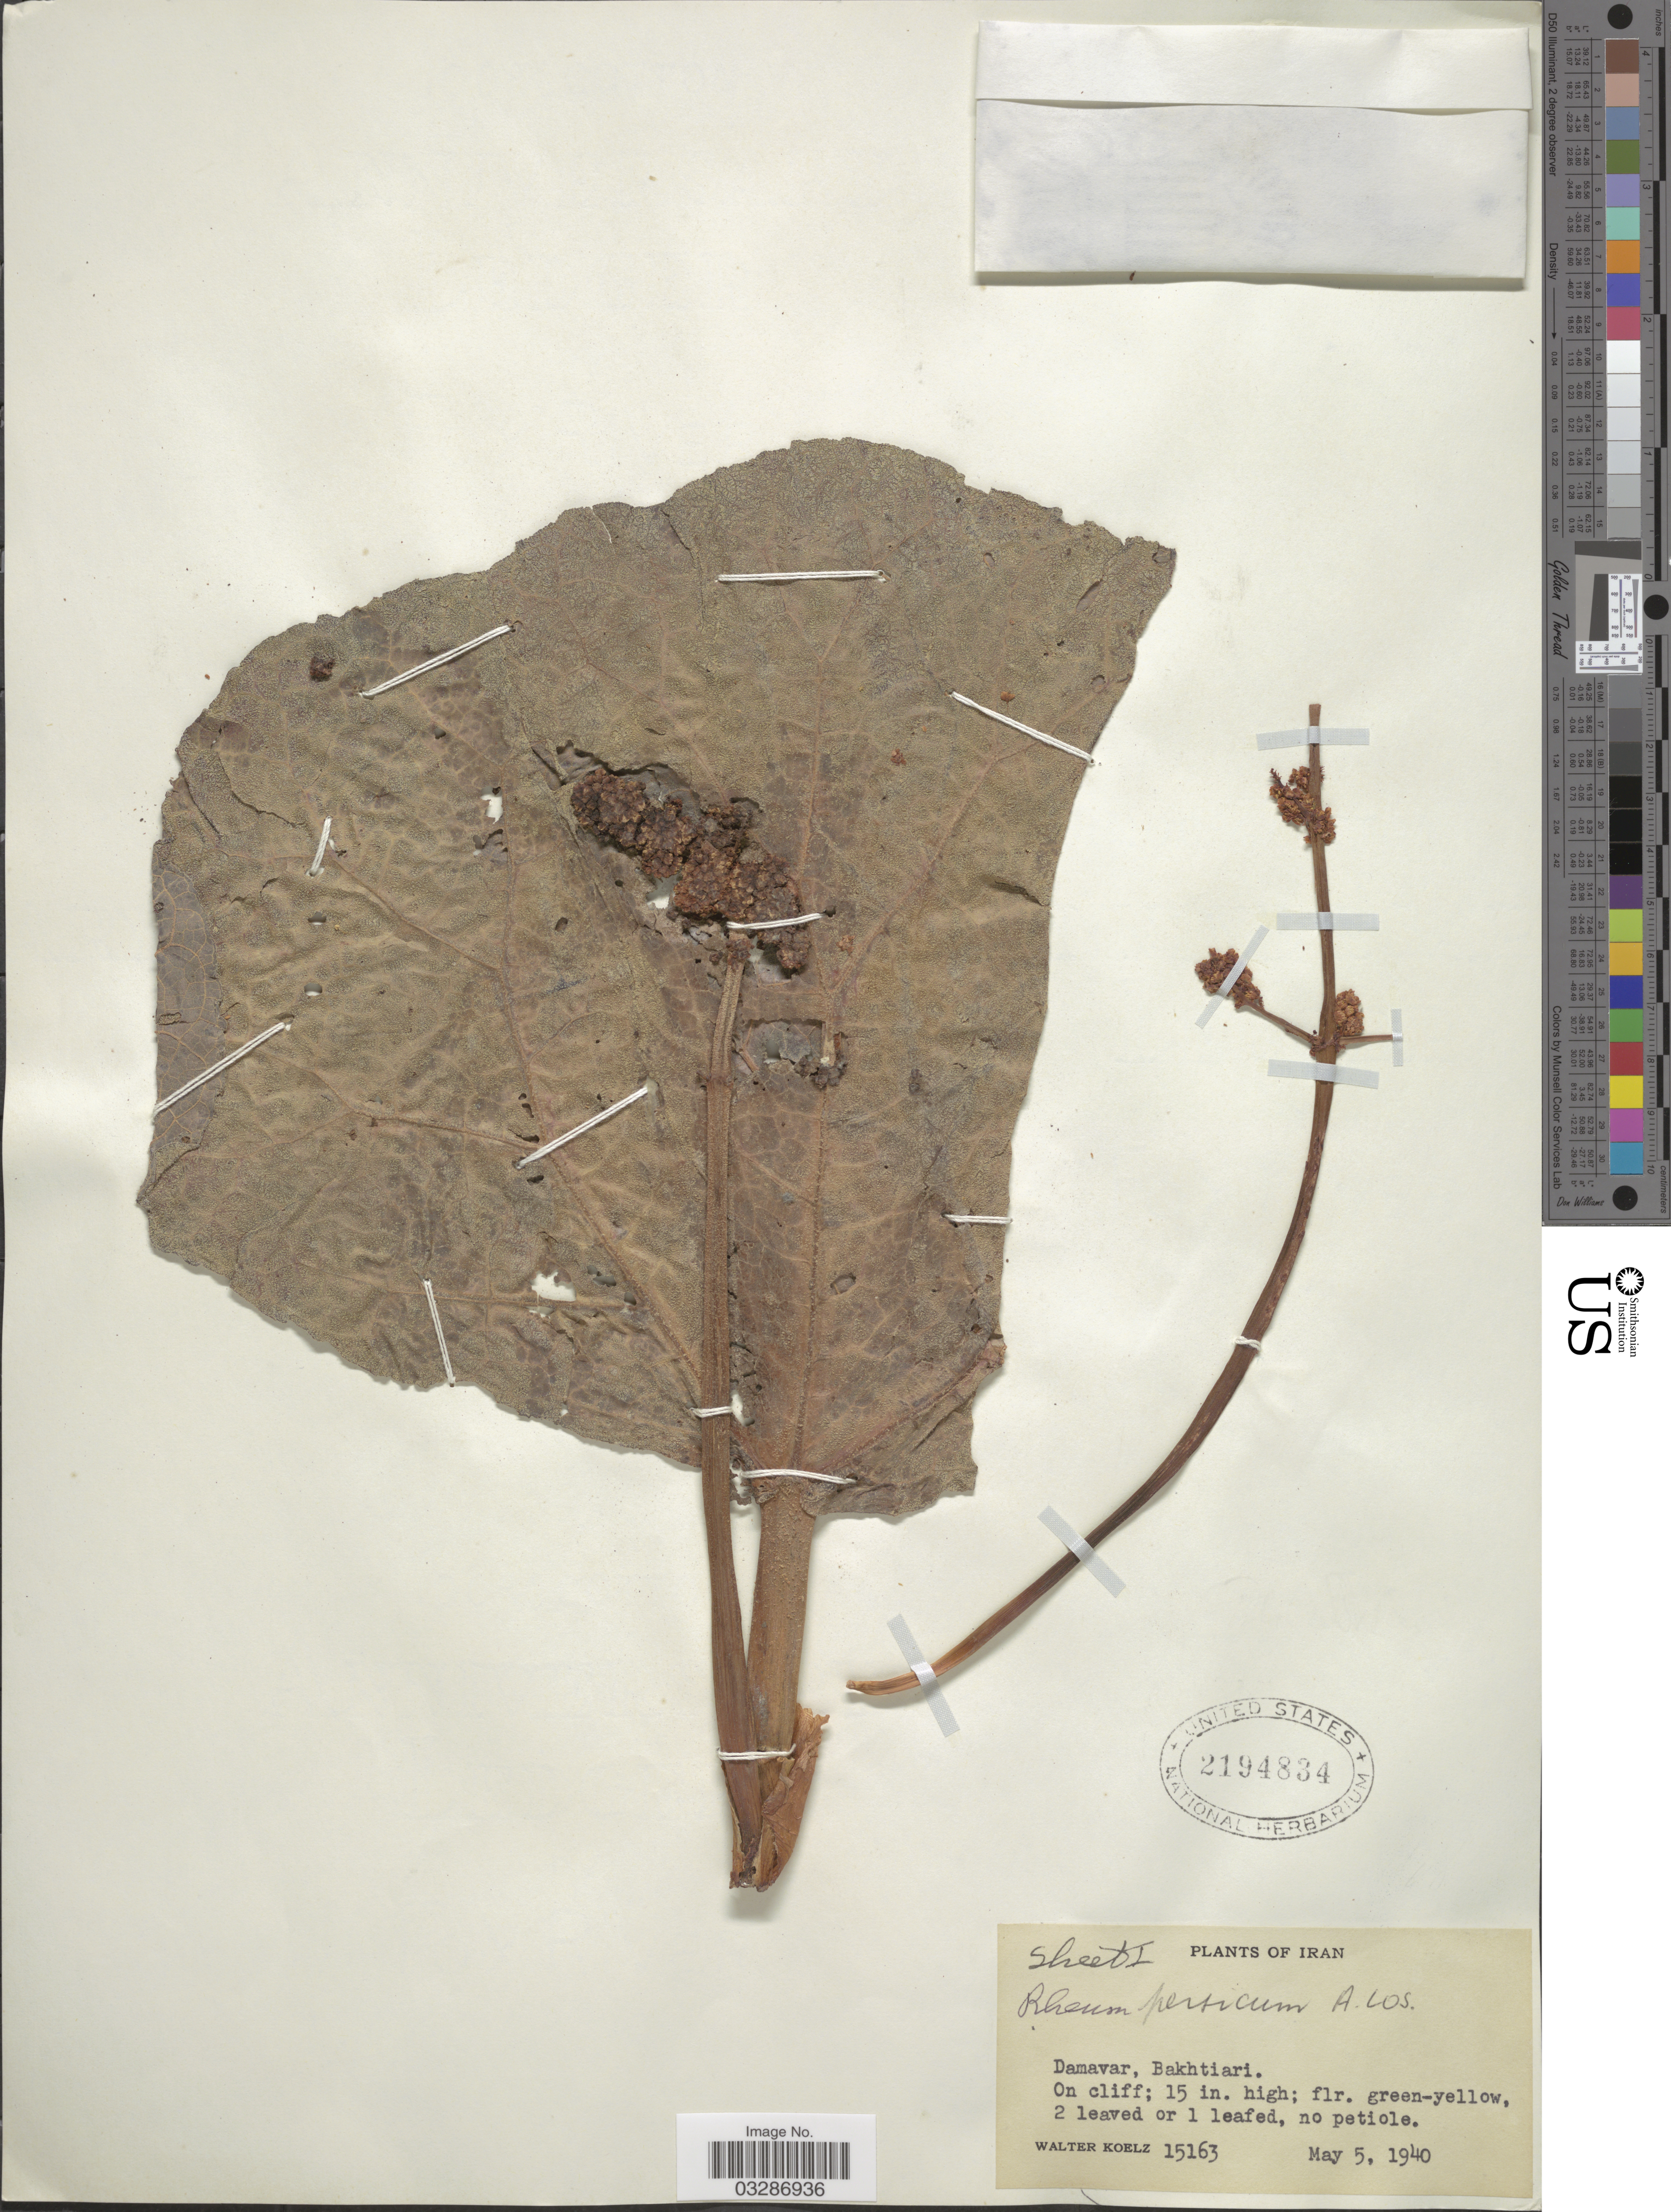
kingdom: Plantae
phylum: Tracheophyta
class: Magnoliopsida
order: Caryophyllales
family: Polygonaceae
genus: Rheum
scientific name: Rheum persicum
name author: Losinsk.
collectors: W. N. Koelz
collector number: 15163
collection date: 1940-05-05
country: Iran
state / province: Chahar Mahaal and Bakhtiari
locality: Damavar, Bakhtiari.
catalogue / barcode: US 2194834